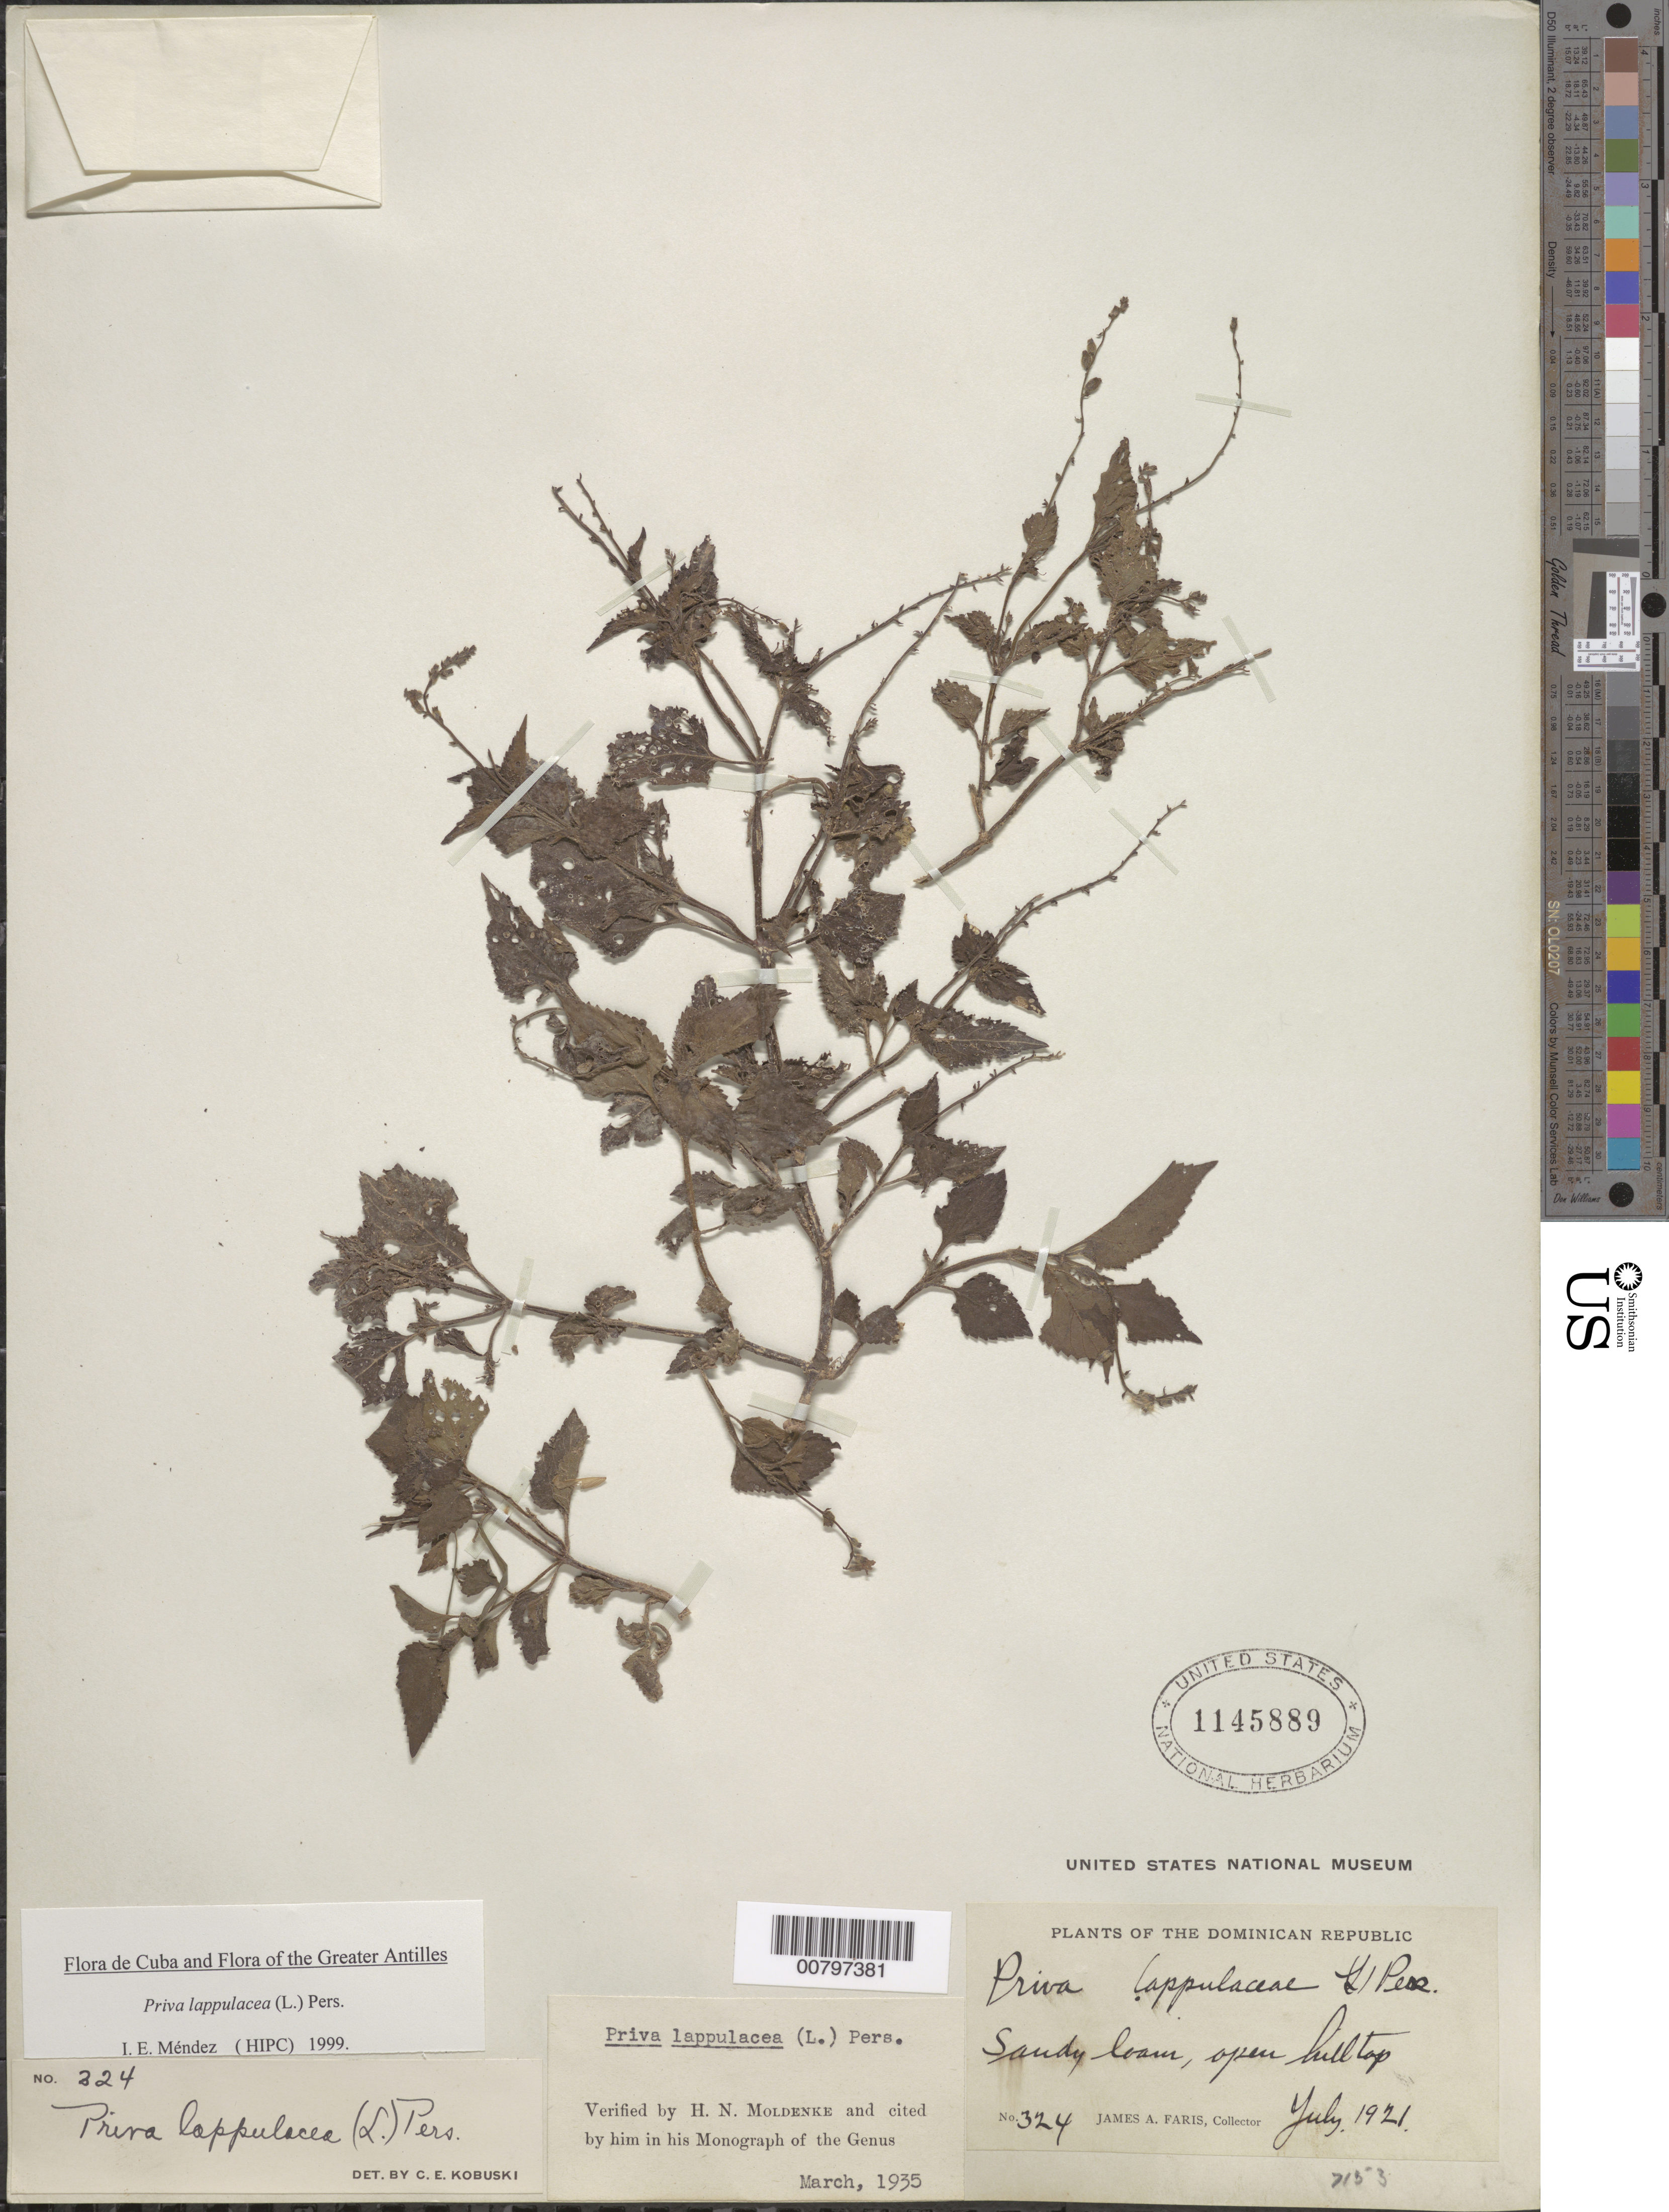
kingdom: Plantae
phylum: Tracheophyta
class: Magnoliopsida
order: Lamiales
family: Verbenaceae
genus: Priva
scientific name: Priva lappulacea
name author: (L.) Pers.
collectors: J. Faris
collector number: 324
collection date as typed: Jul 1921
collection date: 1921-07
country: Dominican Republic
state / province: San Cristóbal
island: Hispaniola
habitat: Sandy loam on open hilltope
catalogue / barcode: US 1145889